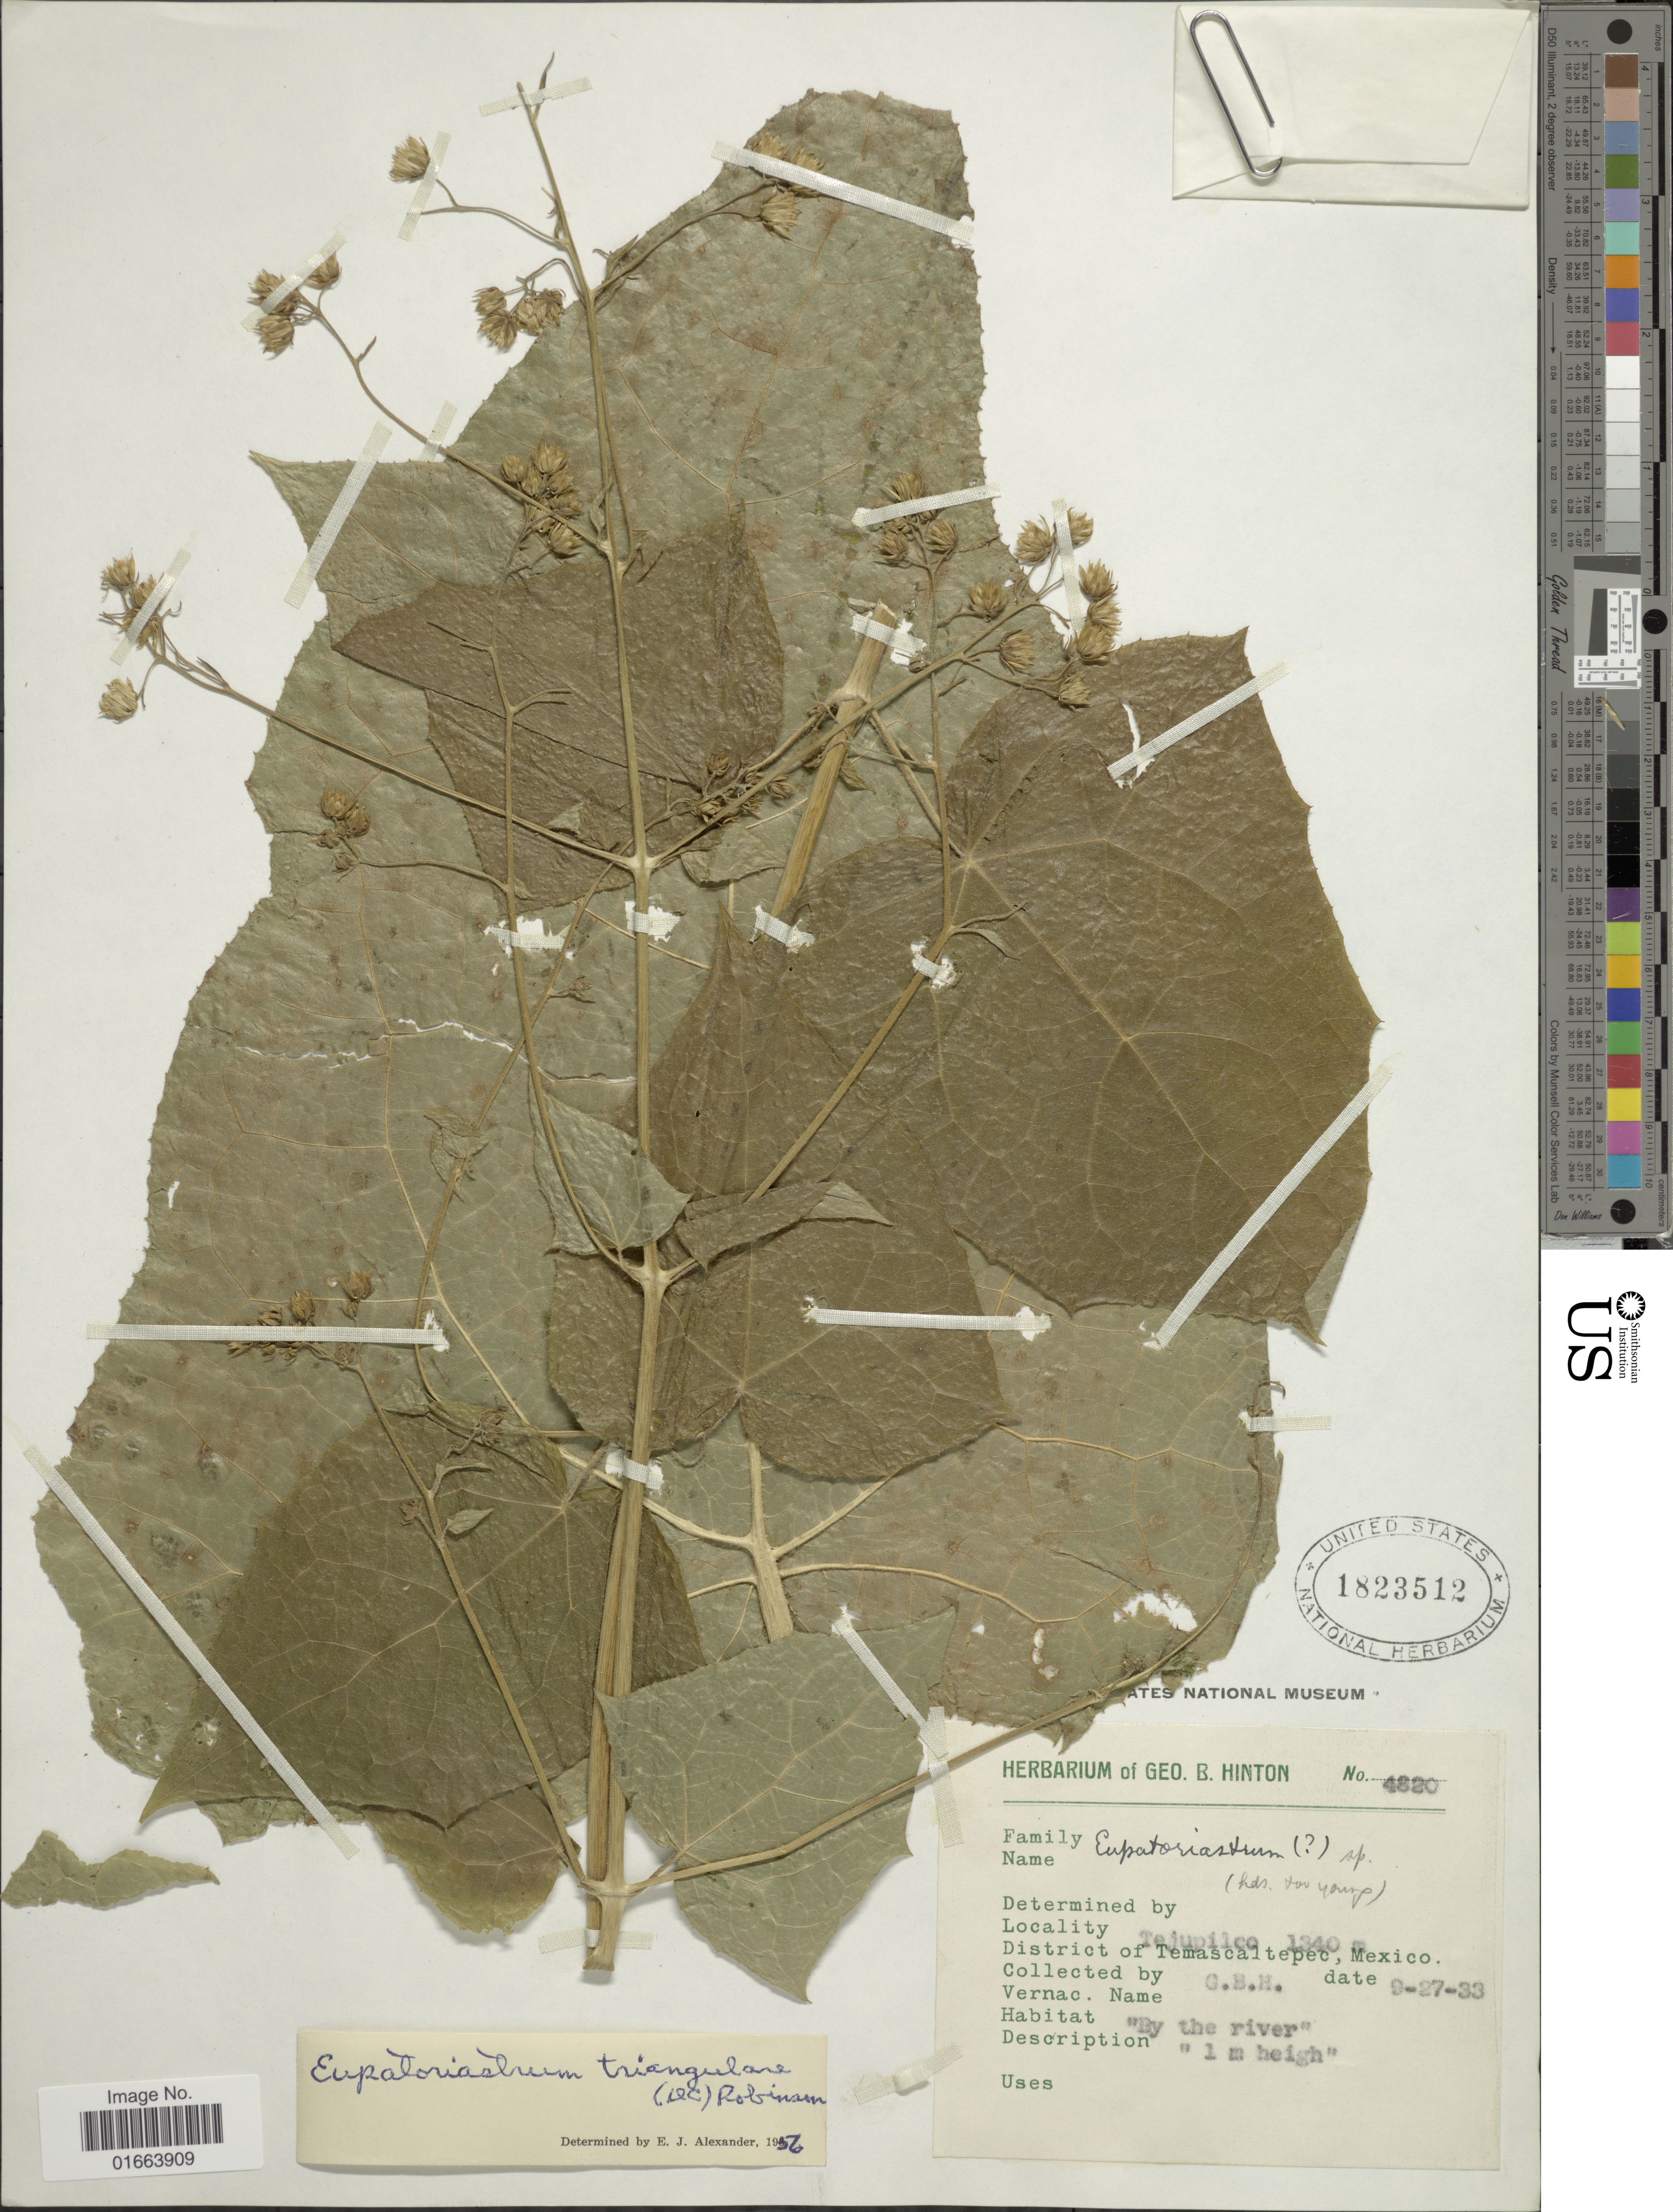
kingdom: Plantae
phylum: Tracheophyta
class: Magnoliopsida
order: Asterales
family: Asteraceae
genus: Eupatoriastrum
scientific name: Eupatoriastrum triangulare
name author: (DC.) B.L. Rob.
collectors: G. B. Hinton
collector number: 4820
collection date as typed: Transcribed d/m/y: 27/9/33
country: Mexico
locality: Tejupilco. District of Temascaltepec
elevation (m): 1340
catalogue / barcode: US 1823512